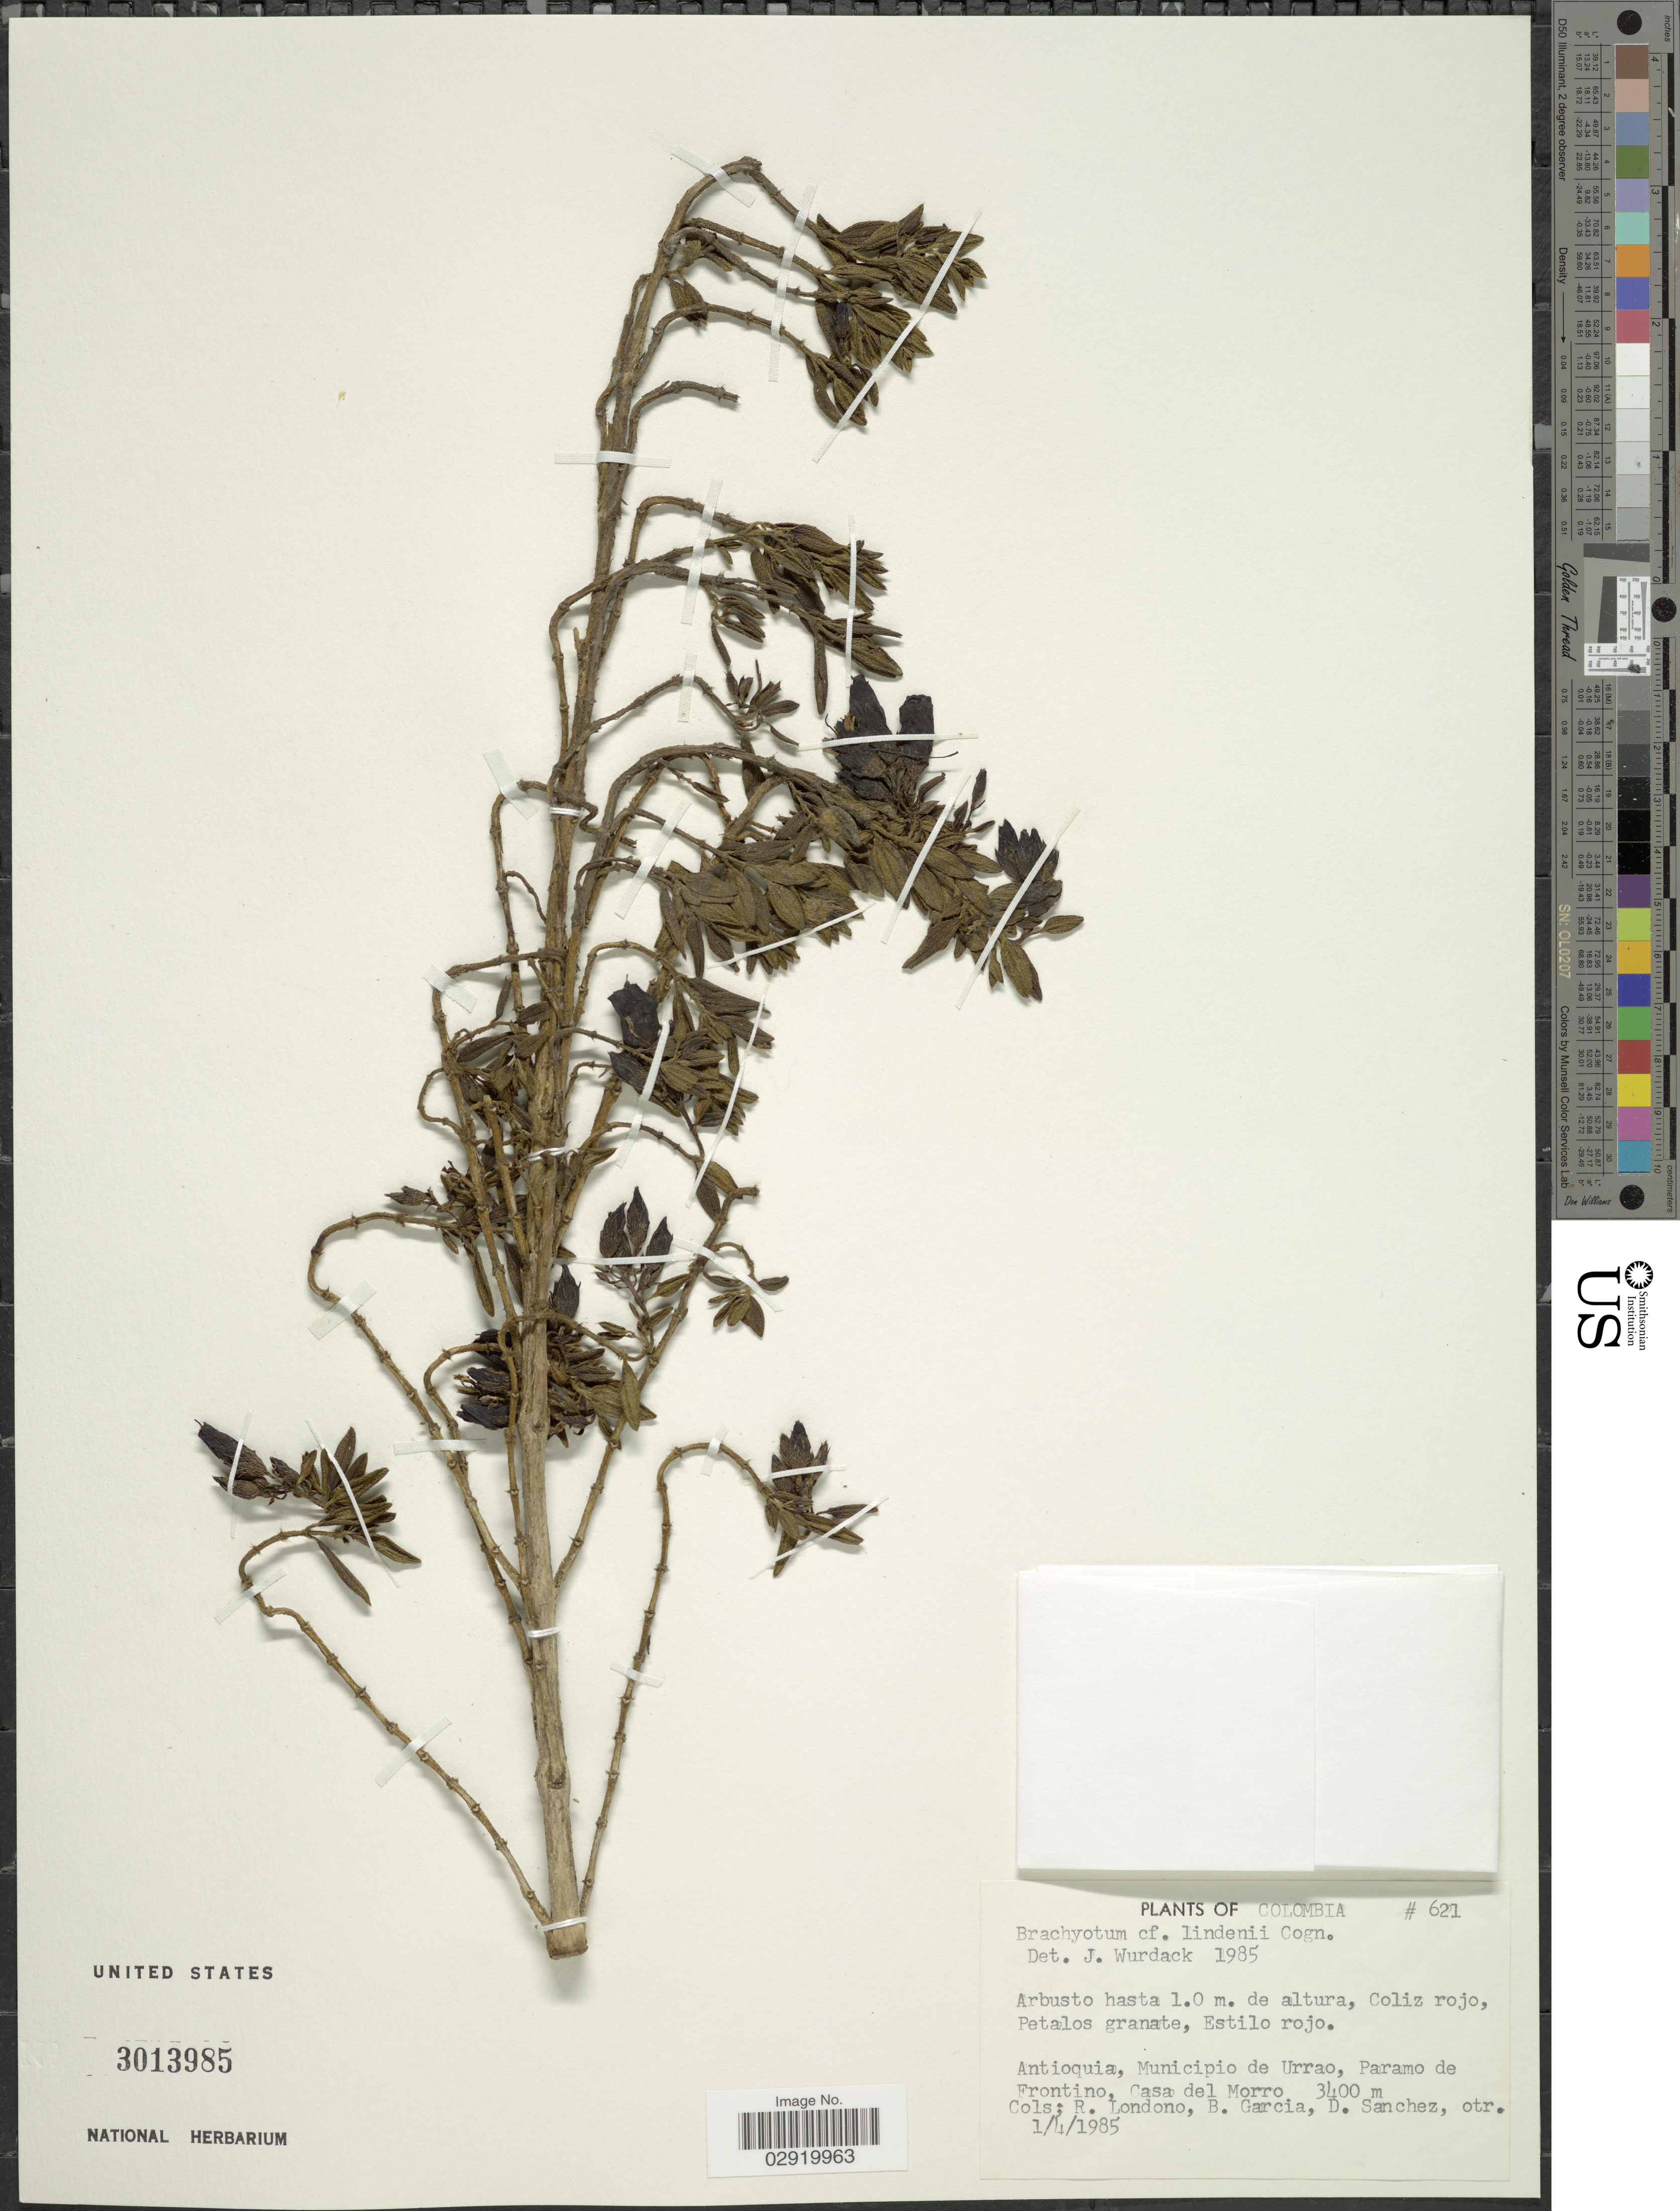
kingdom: Plantae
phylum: Tracheophyta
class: Magnoliopsida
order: Myrtales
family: Melastomataceae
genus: Brachyotum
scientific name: Brachyotum lindenii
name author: Cogn.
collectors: R. Londoño, B. Garcia, D. Sanchez & et al.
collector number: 621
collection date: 1985-04-01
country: Colombia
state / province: Antioquia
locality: Municipio de Urrao, Paramo de Frontino, Casa del Morro.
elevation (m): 3400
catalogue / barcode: US 3013985